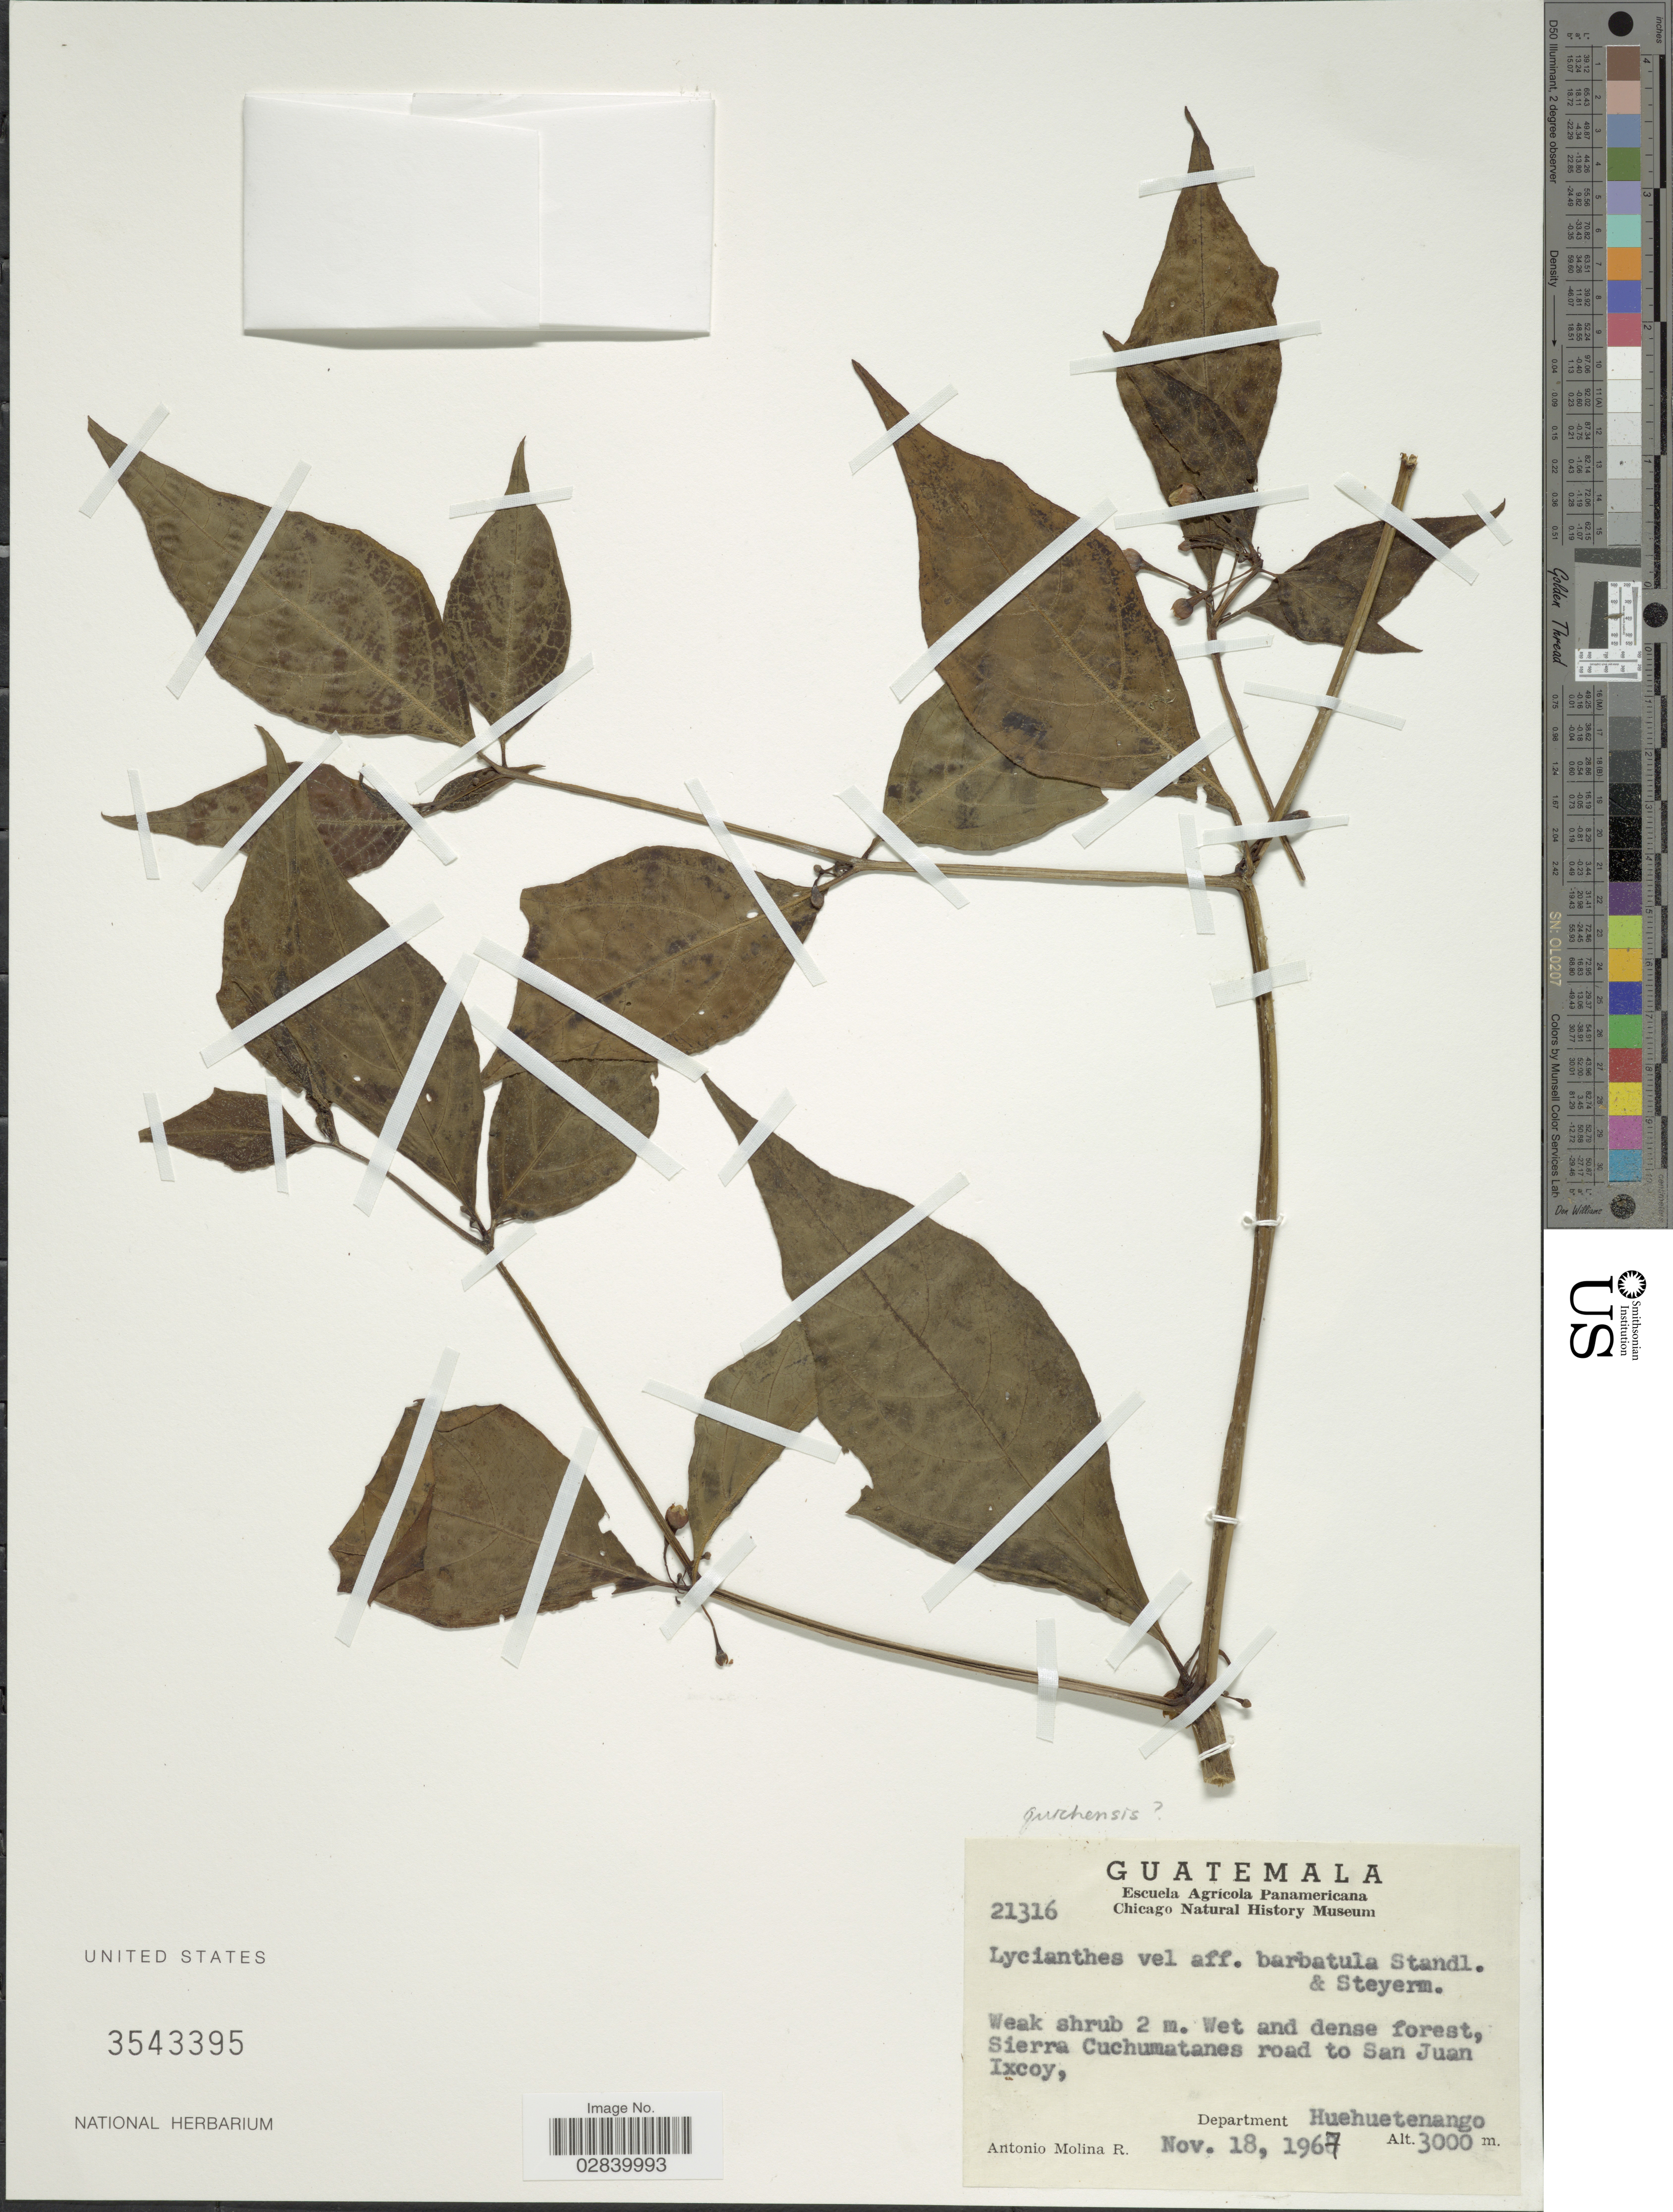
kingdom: Plantae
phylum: Tracheophyta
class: Magnoliopsida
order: Solanales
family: Solanaceae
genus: Lycianthes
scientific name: Lycianthes quichensis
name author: (J.M. Coult. & Donn. Sm.) Bitter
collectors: A. Molina R.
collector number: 21316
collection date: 1967-11-18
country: Guatemala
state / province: Huehuetenango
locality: Sierra Cuchumatanes road to San Juan Ixcoy, Department of Huehuetenango.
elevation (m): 3000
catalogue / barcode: US 3543395